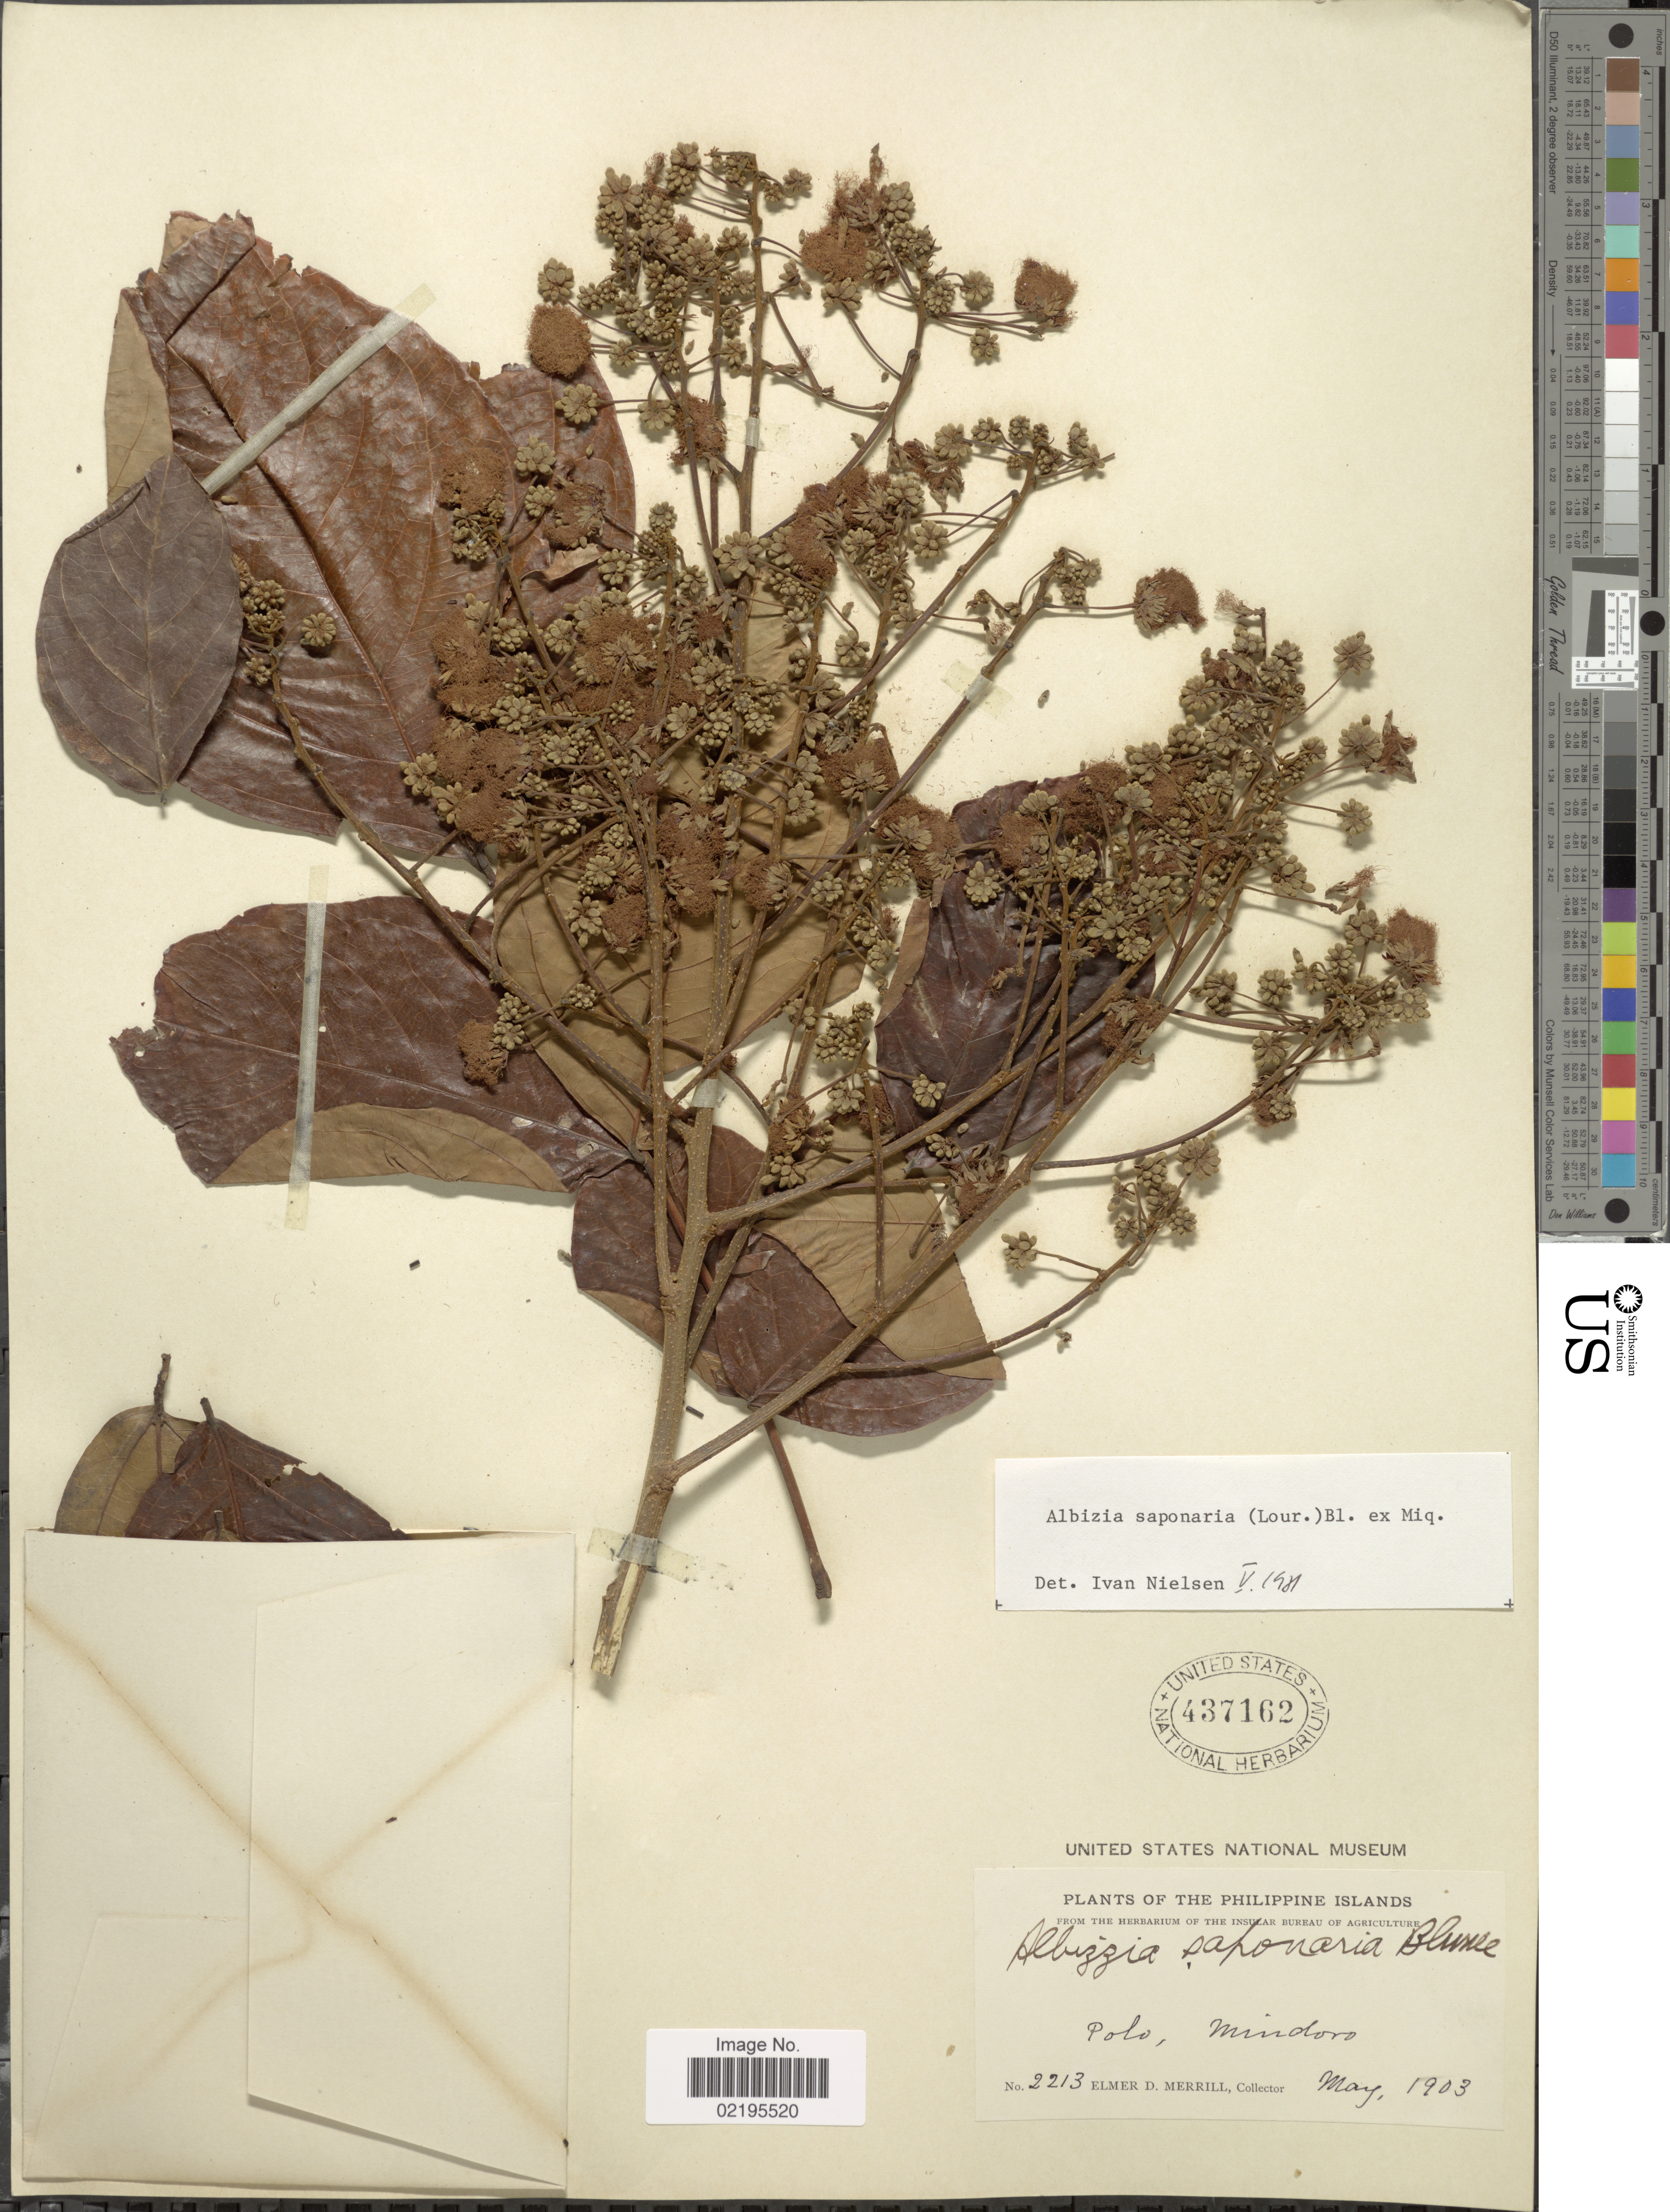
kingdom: Plantae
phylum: Tracheophyta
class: Magnoliopsida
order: Fabales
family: Fabaceae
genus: Albizia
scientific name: Albizia saponaria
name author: (Lour.) Blume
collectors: E. D. Merrill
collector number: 2213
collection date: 1903-05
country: Philippines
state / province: Mimaropa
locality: Polo, Mindoro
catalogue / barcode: US 437162